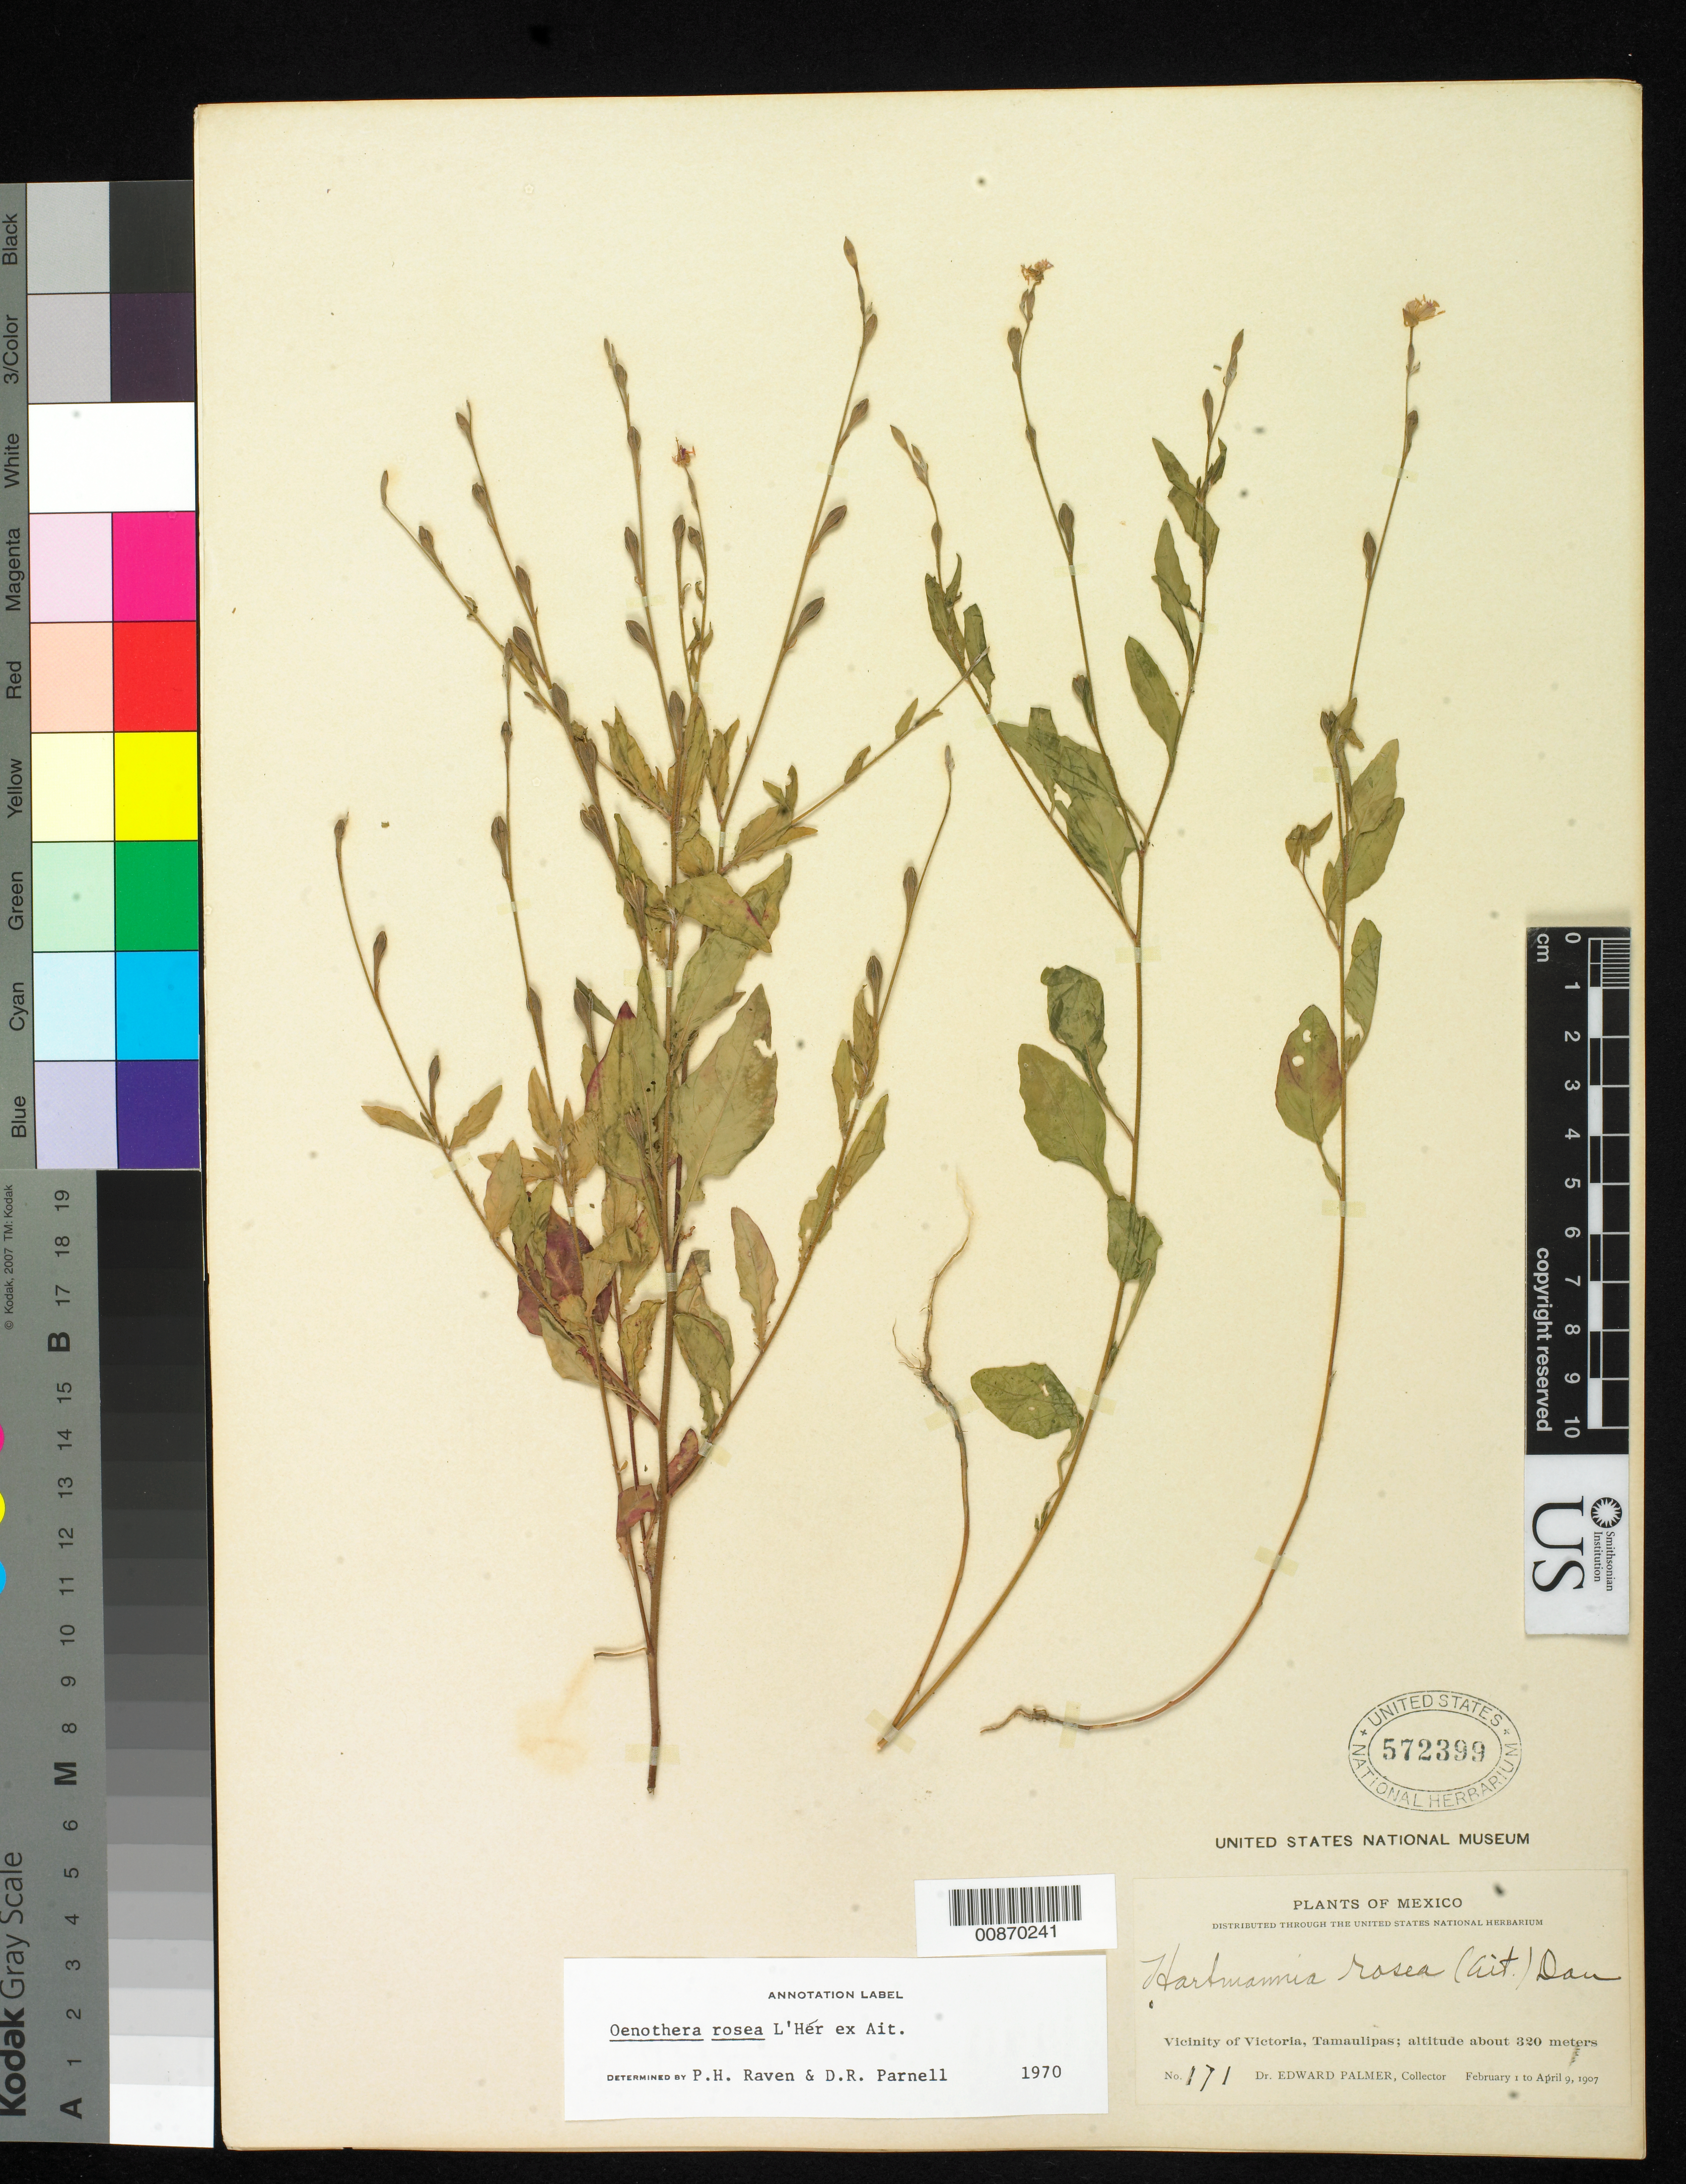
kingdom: Plantae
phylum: Tracheophyta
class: Magnoliopsida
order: Myrtales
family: Onagraceae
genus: Oenothera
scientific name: Oenothera rosea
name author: L'Hér. ex Aiton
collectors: E. Palmer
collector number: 171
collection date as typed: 01 Feb 1907 to 09 Apr 1907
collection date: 1907-02-01/1907-04-09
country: Mexico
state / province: Tamaulipas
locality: Vicinity of Victoria.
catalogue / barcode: US 572399